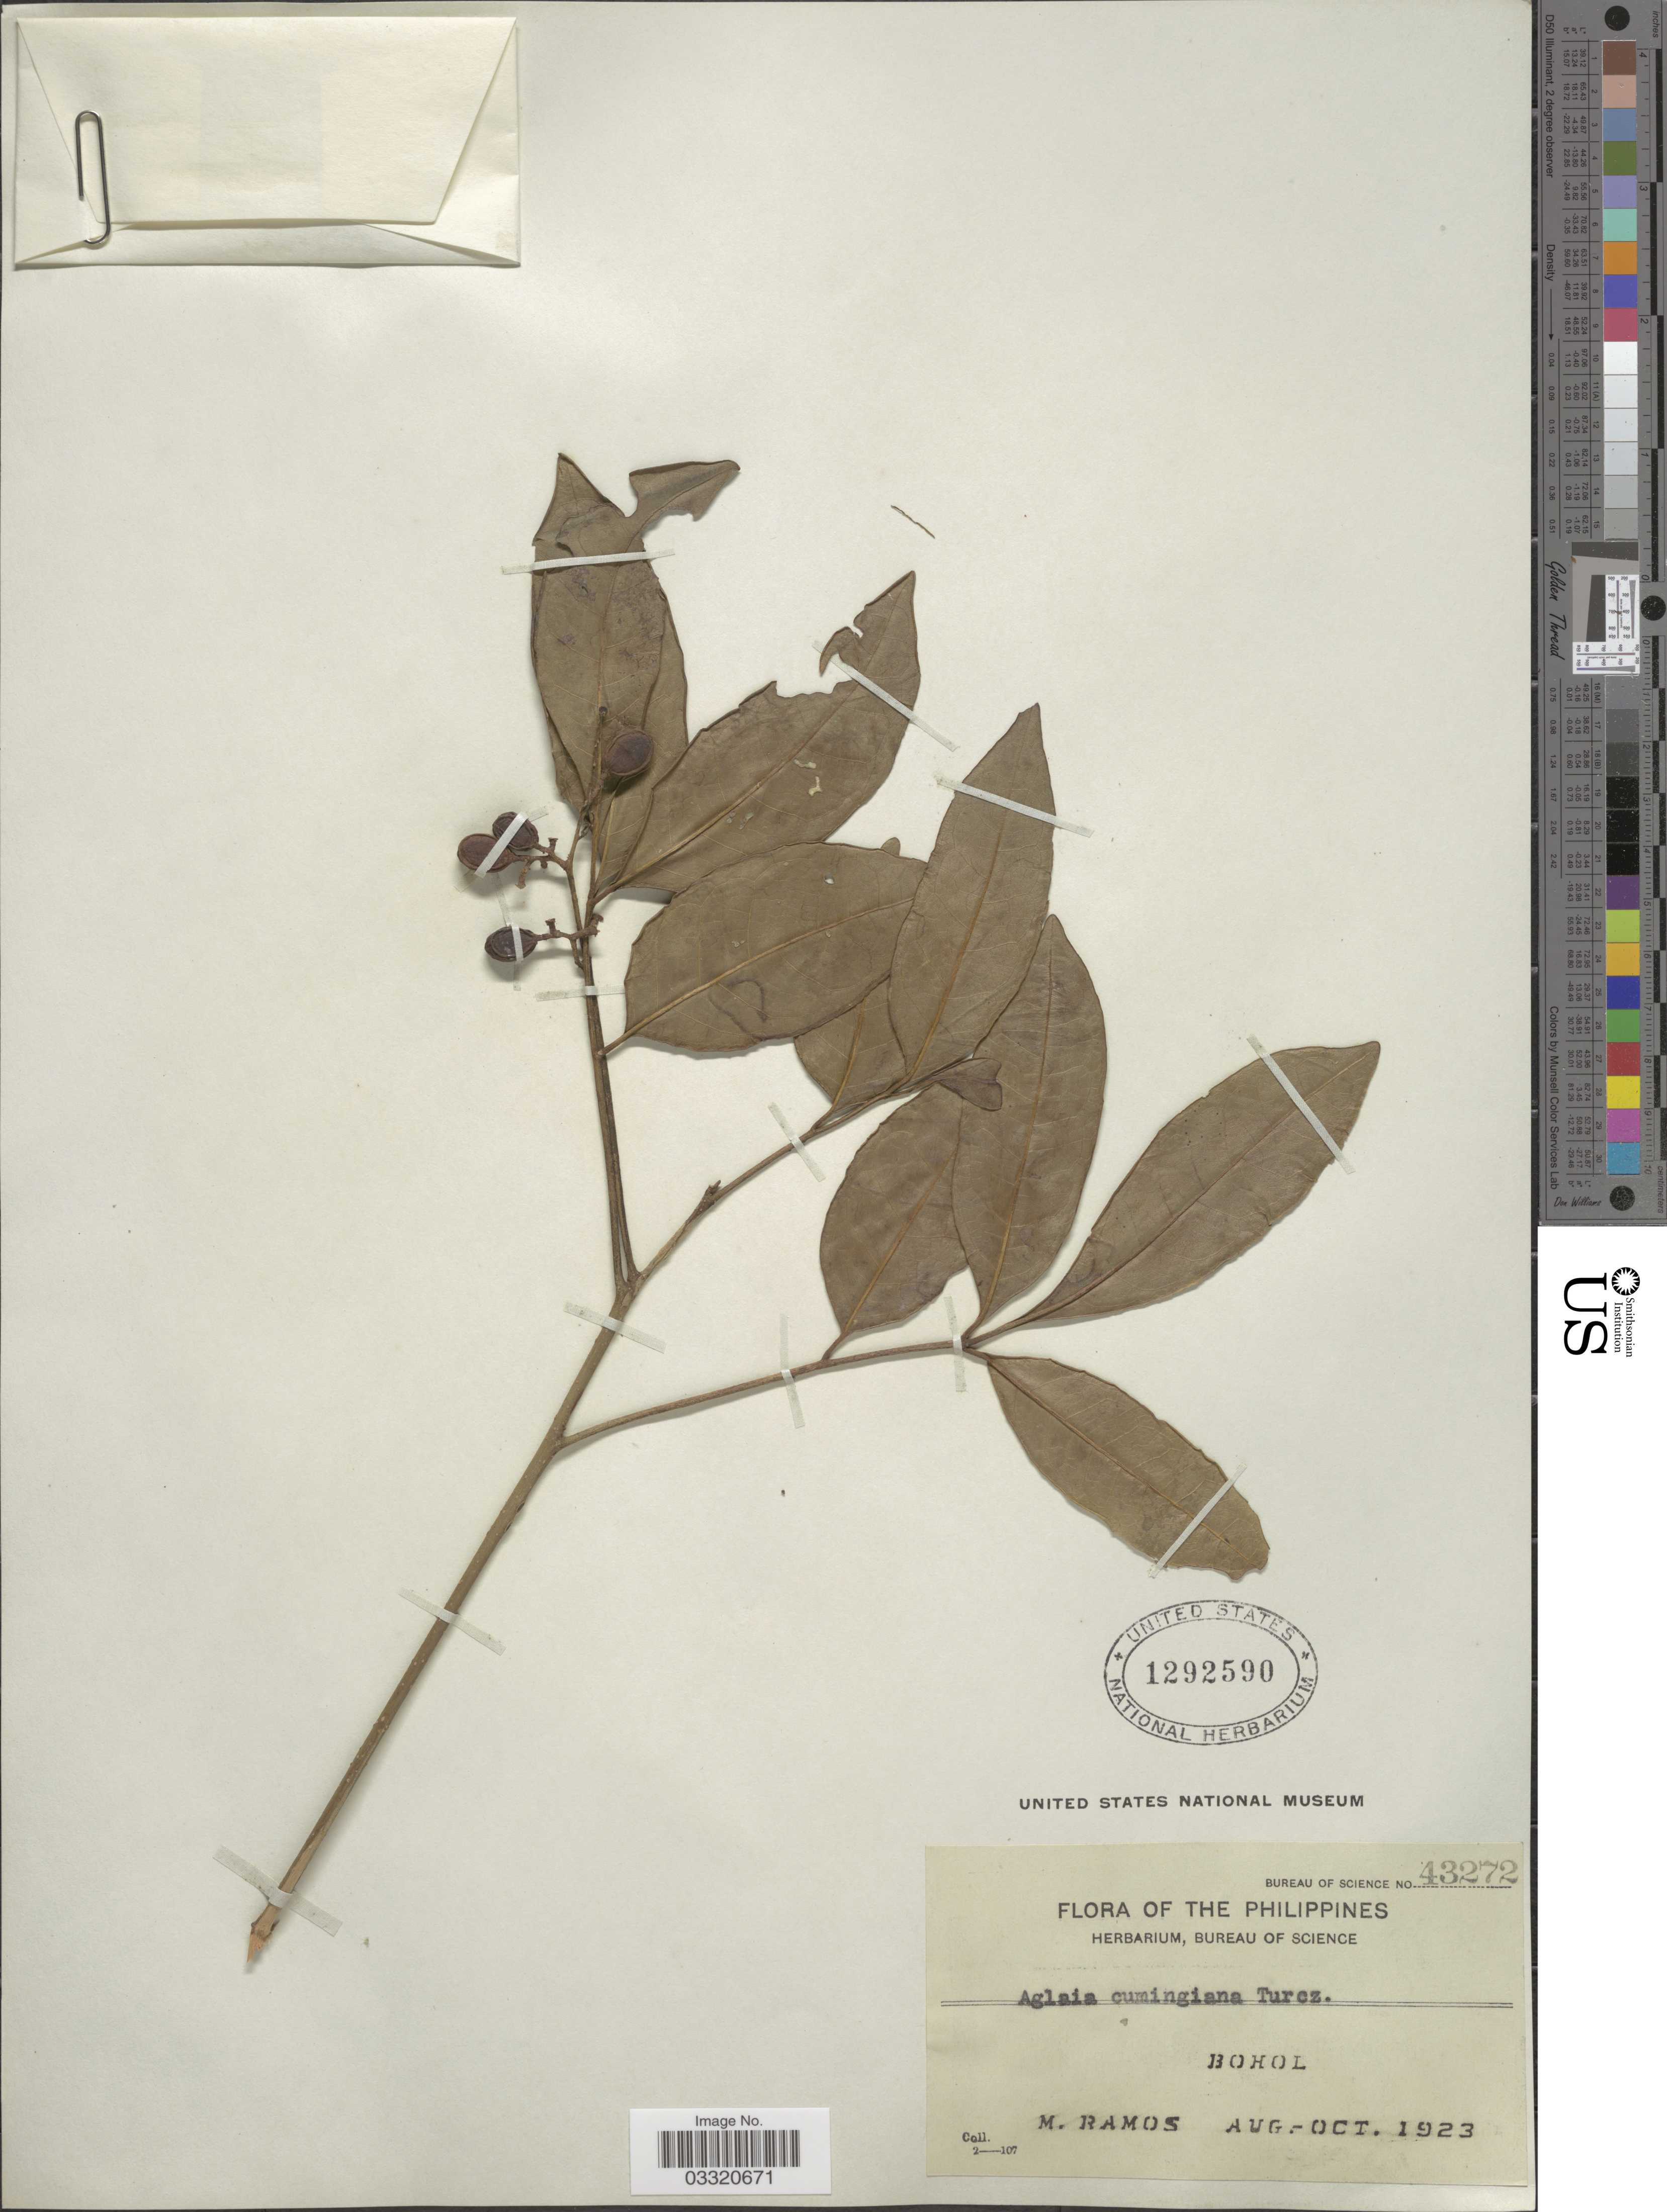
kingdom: Plantae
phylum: Tracheophyta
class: Magnoliopsida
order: Sapindales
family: Meliaceae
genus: Aglaia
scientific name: Aglaia cumingiana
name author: Turcz.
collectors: M. Ramos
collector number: Bureau of Science 43272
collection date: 1923-08/1923-10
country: Philippines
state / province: Central Visayas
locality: Bohol.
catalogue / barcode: US 1292590